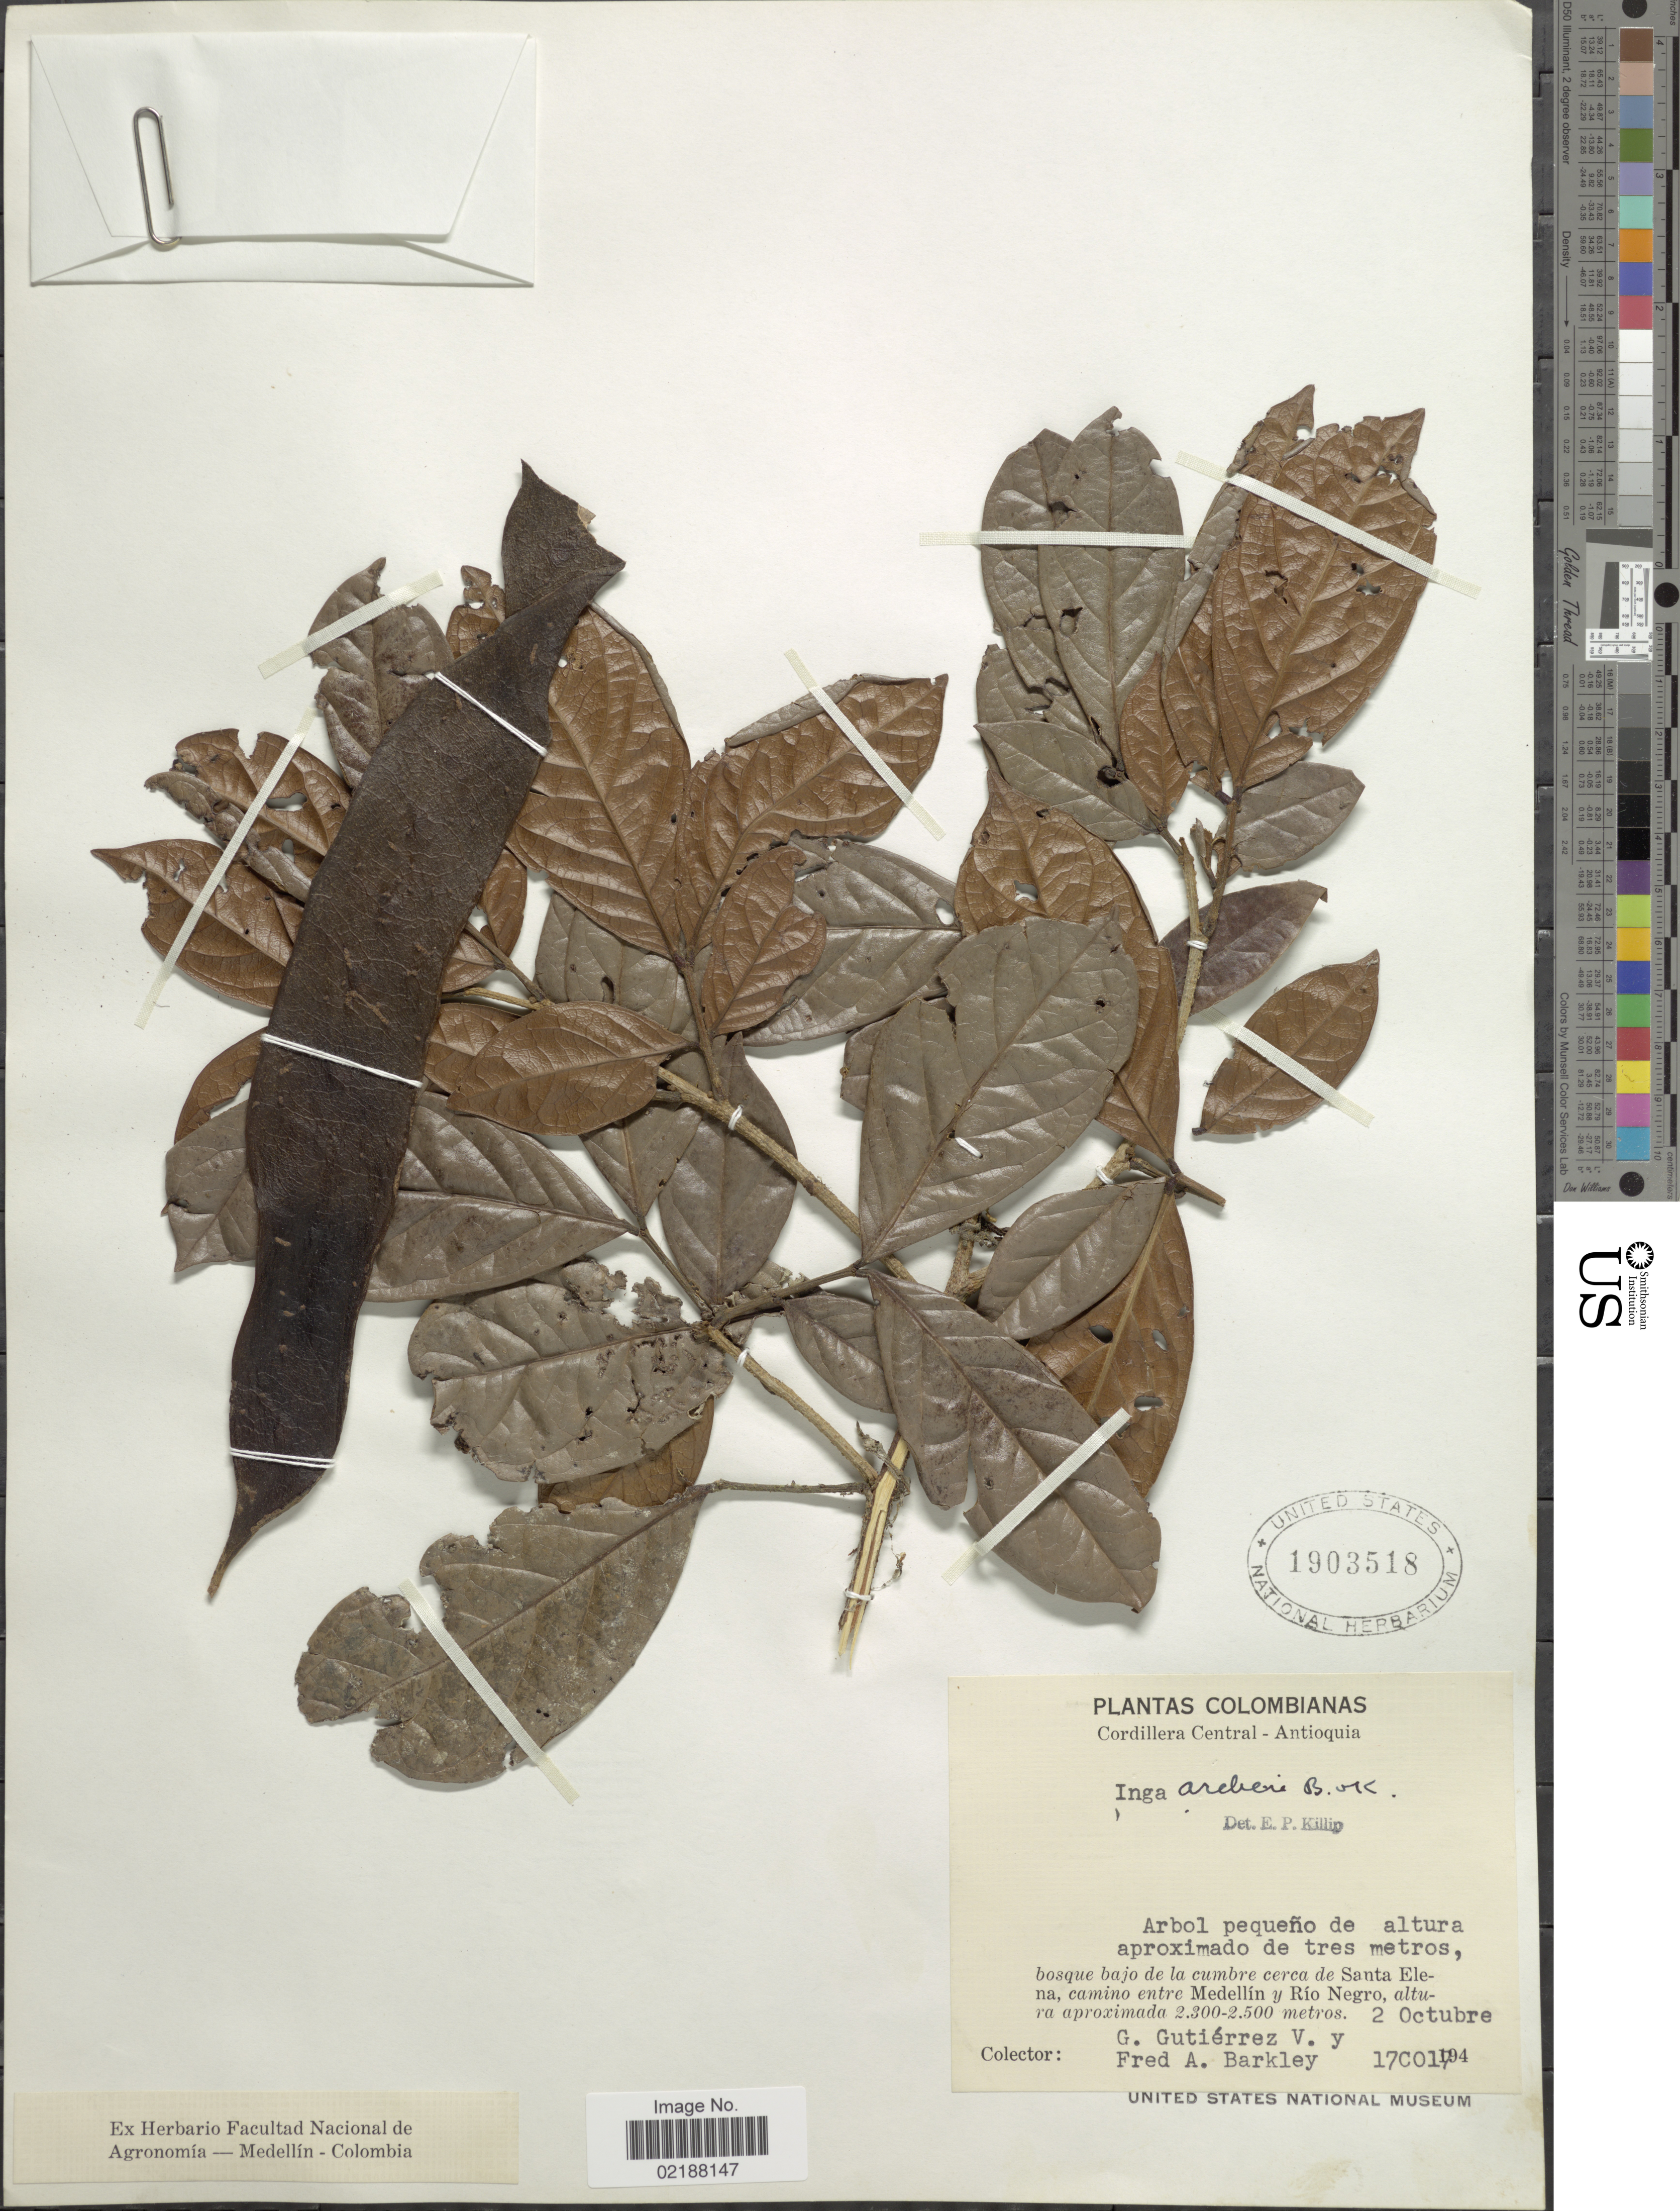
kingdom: Plantae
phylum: Tracheophyta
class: Magnoliopsida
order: Fabales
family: Fabaceae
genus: Inga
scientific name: Inga lallensis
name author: Spruce & Benth.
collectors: G. Gutiérrez V. & F. A. Barkley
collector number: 170C017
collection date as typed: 2 Octubre 194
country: Colombia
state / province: Antioquia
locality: Cordillera Central - Antioquia. Bosque bajo de la cumbre cerca de Santa Elena, camino entre Medellín y Río Negro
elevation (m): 2300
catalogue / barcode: US 1903518